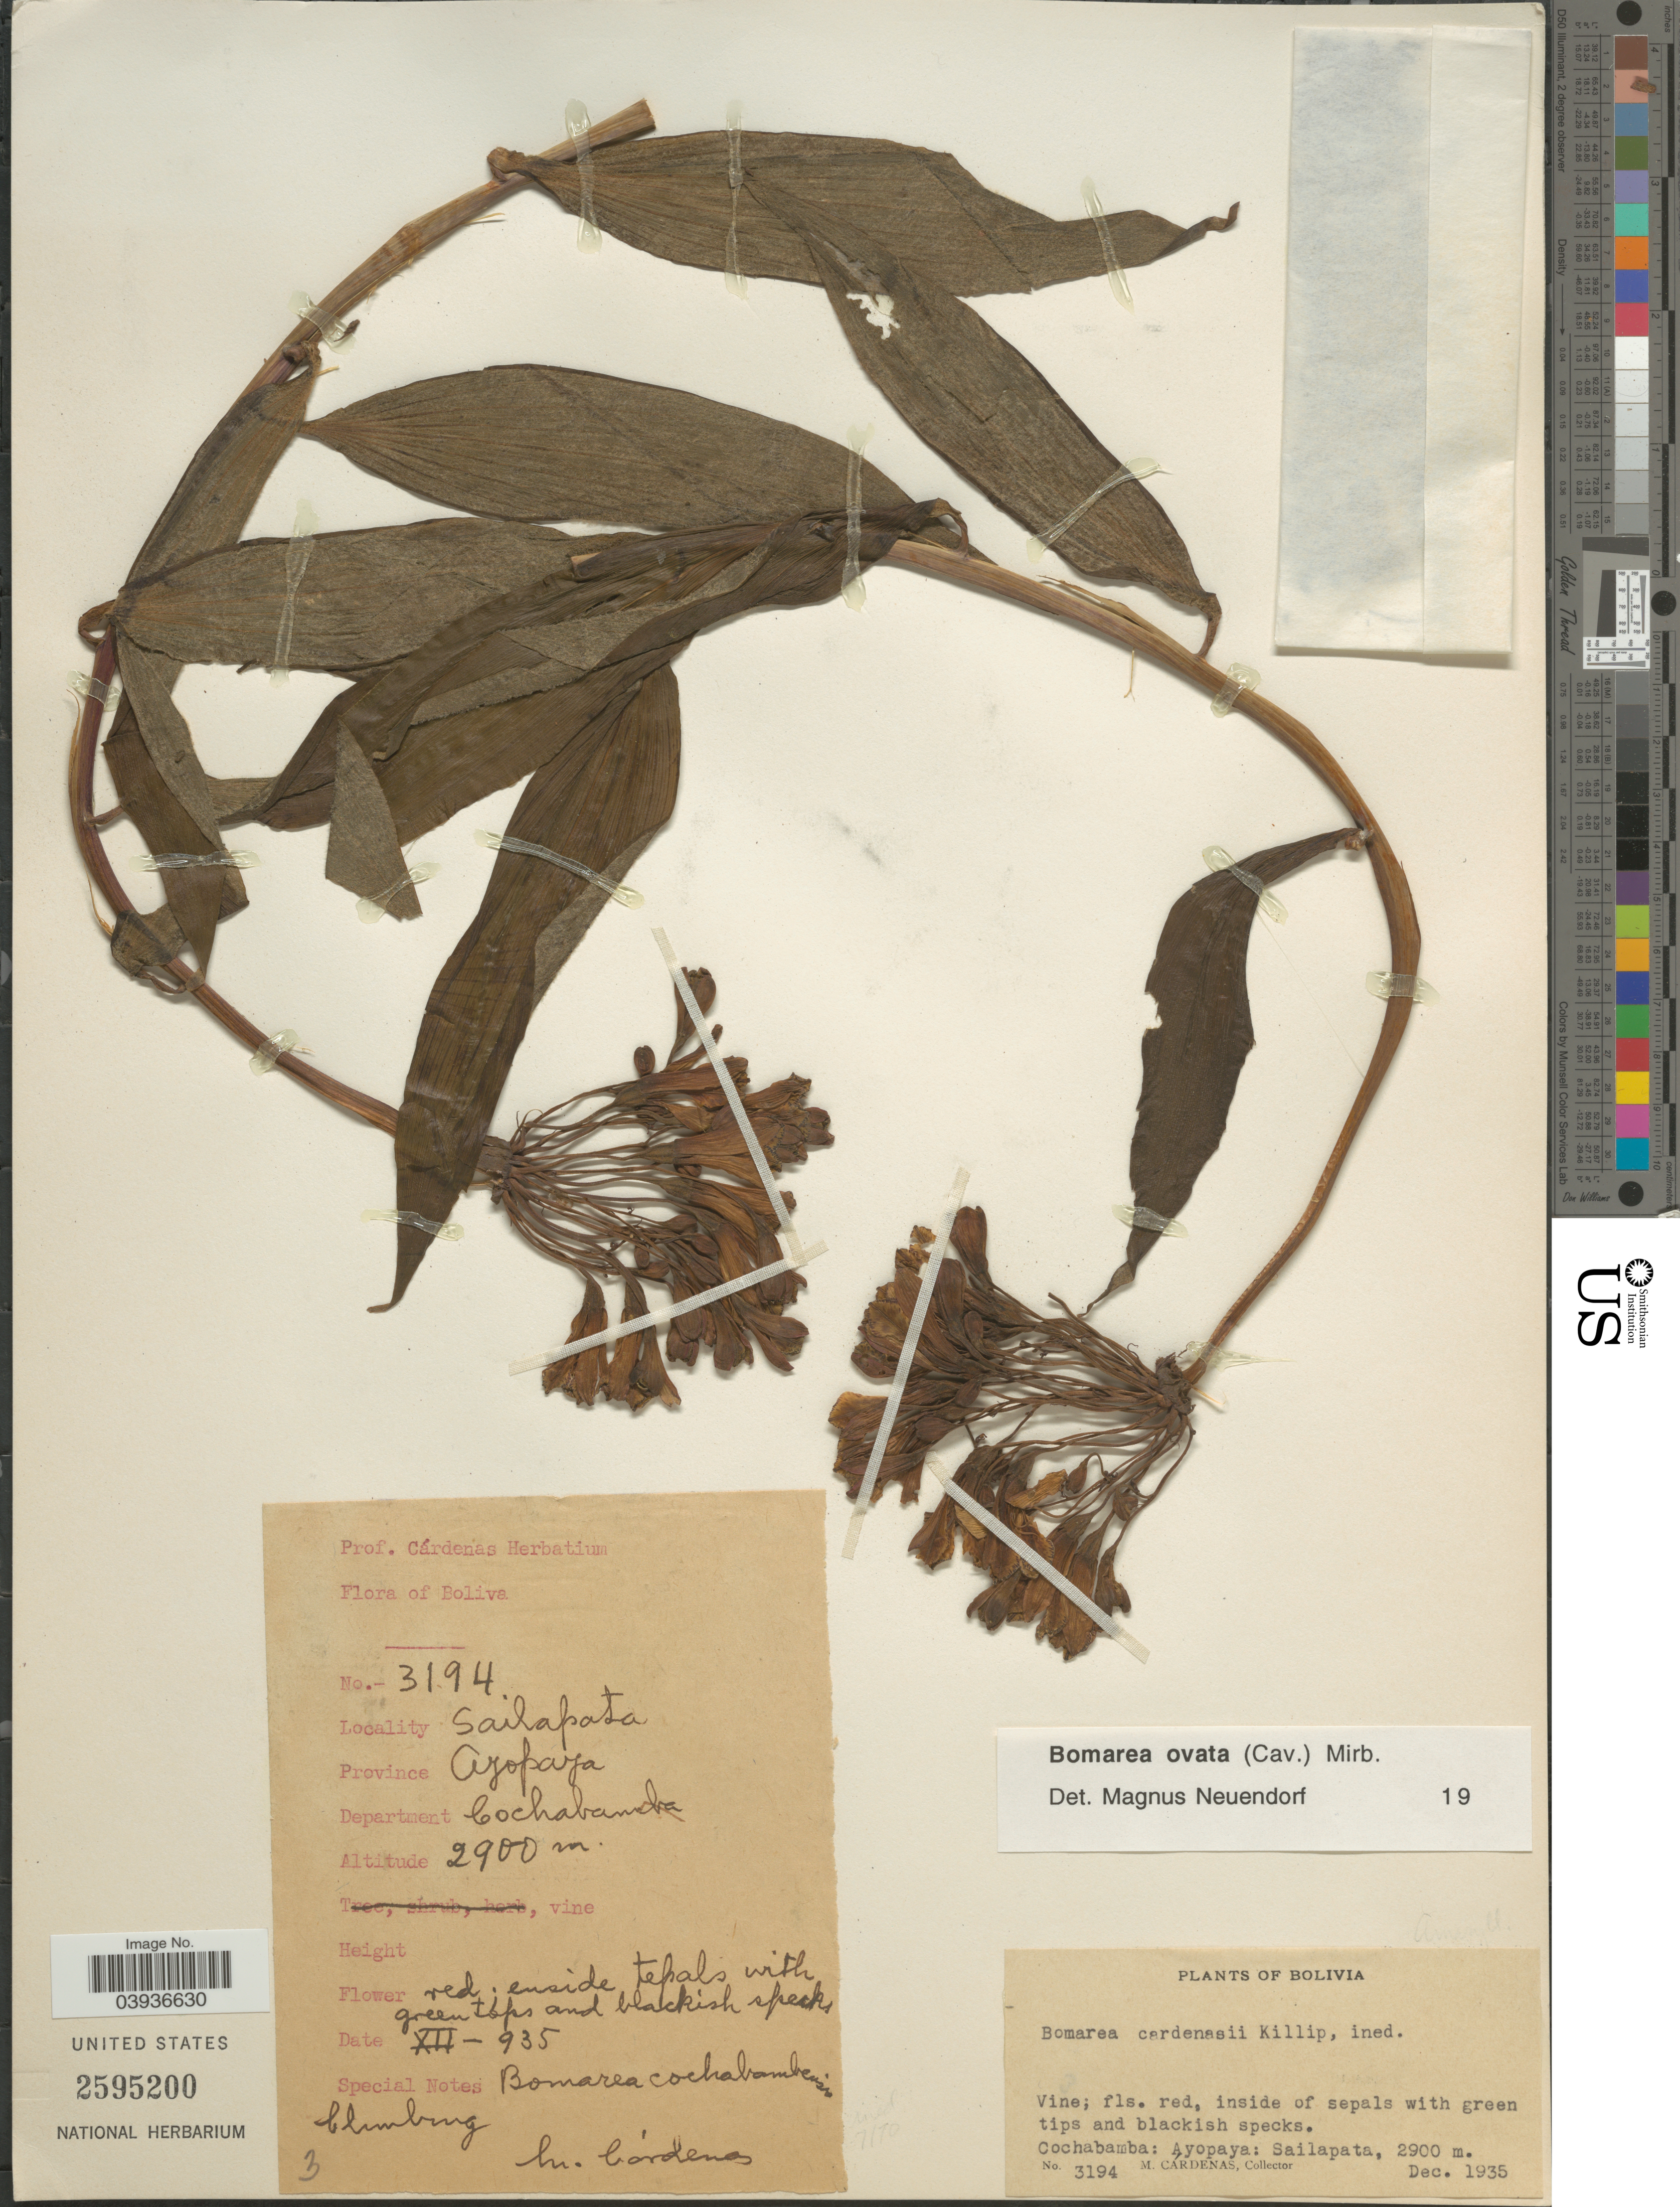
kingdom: Plantae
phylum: Tracheophyta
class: Liliopsida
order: Liliales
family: Alstroemeriaceae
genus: Bomarea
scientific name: Bomarea ovata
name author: (Cav.) Mirb.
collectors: M. Cárdenas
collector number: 3194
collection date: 1935-12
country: Bolivia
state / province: Cochabamba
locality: Sailapata. Province Ayopaya.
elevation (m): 2900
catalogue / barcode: US 2595200